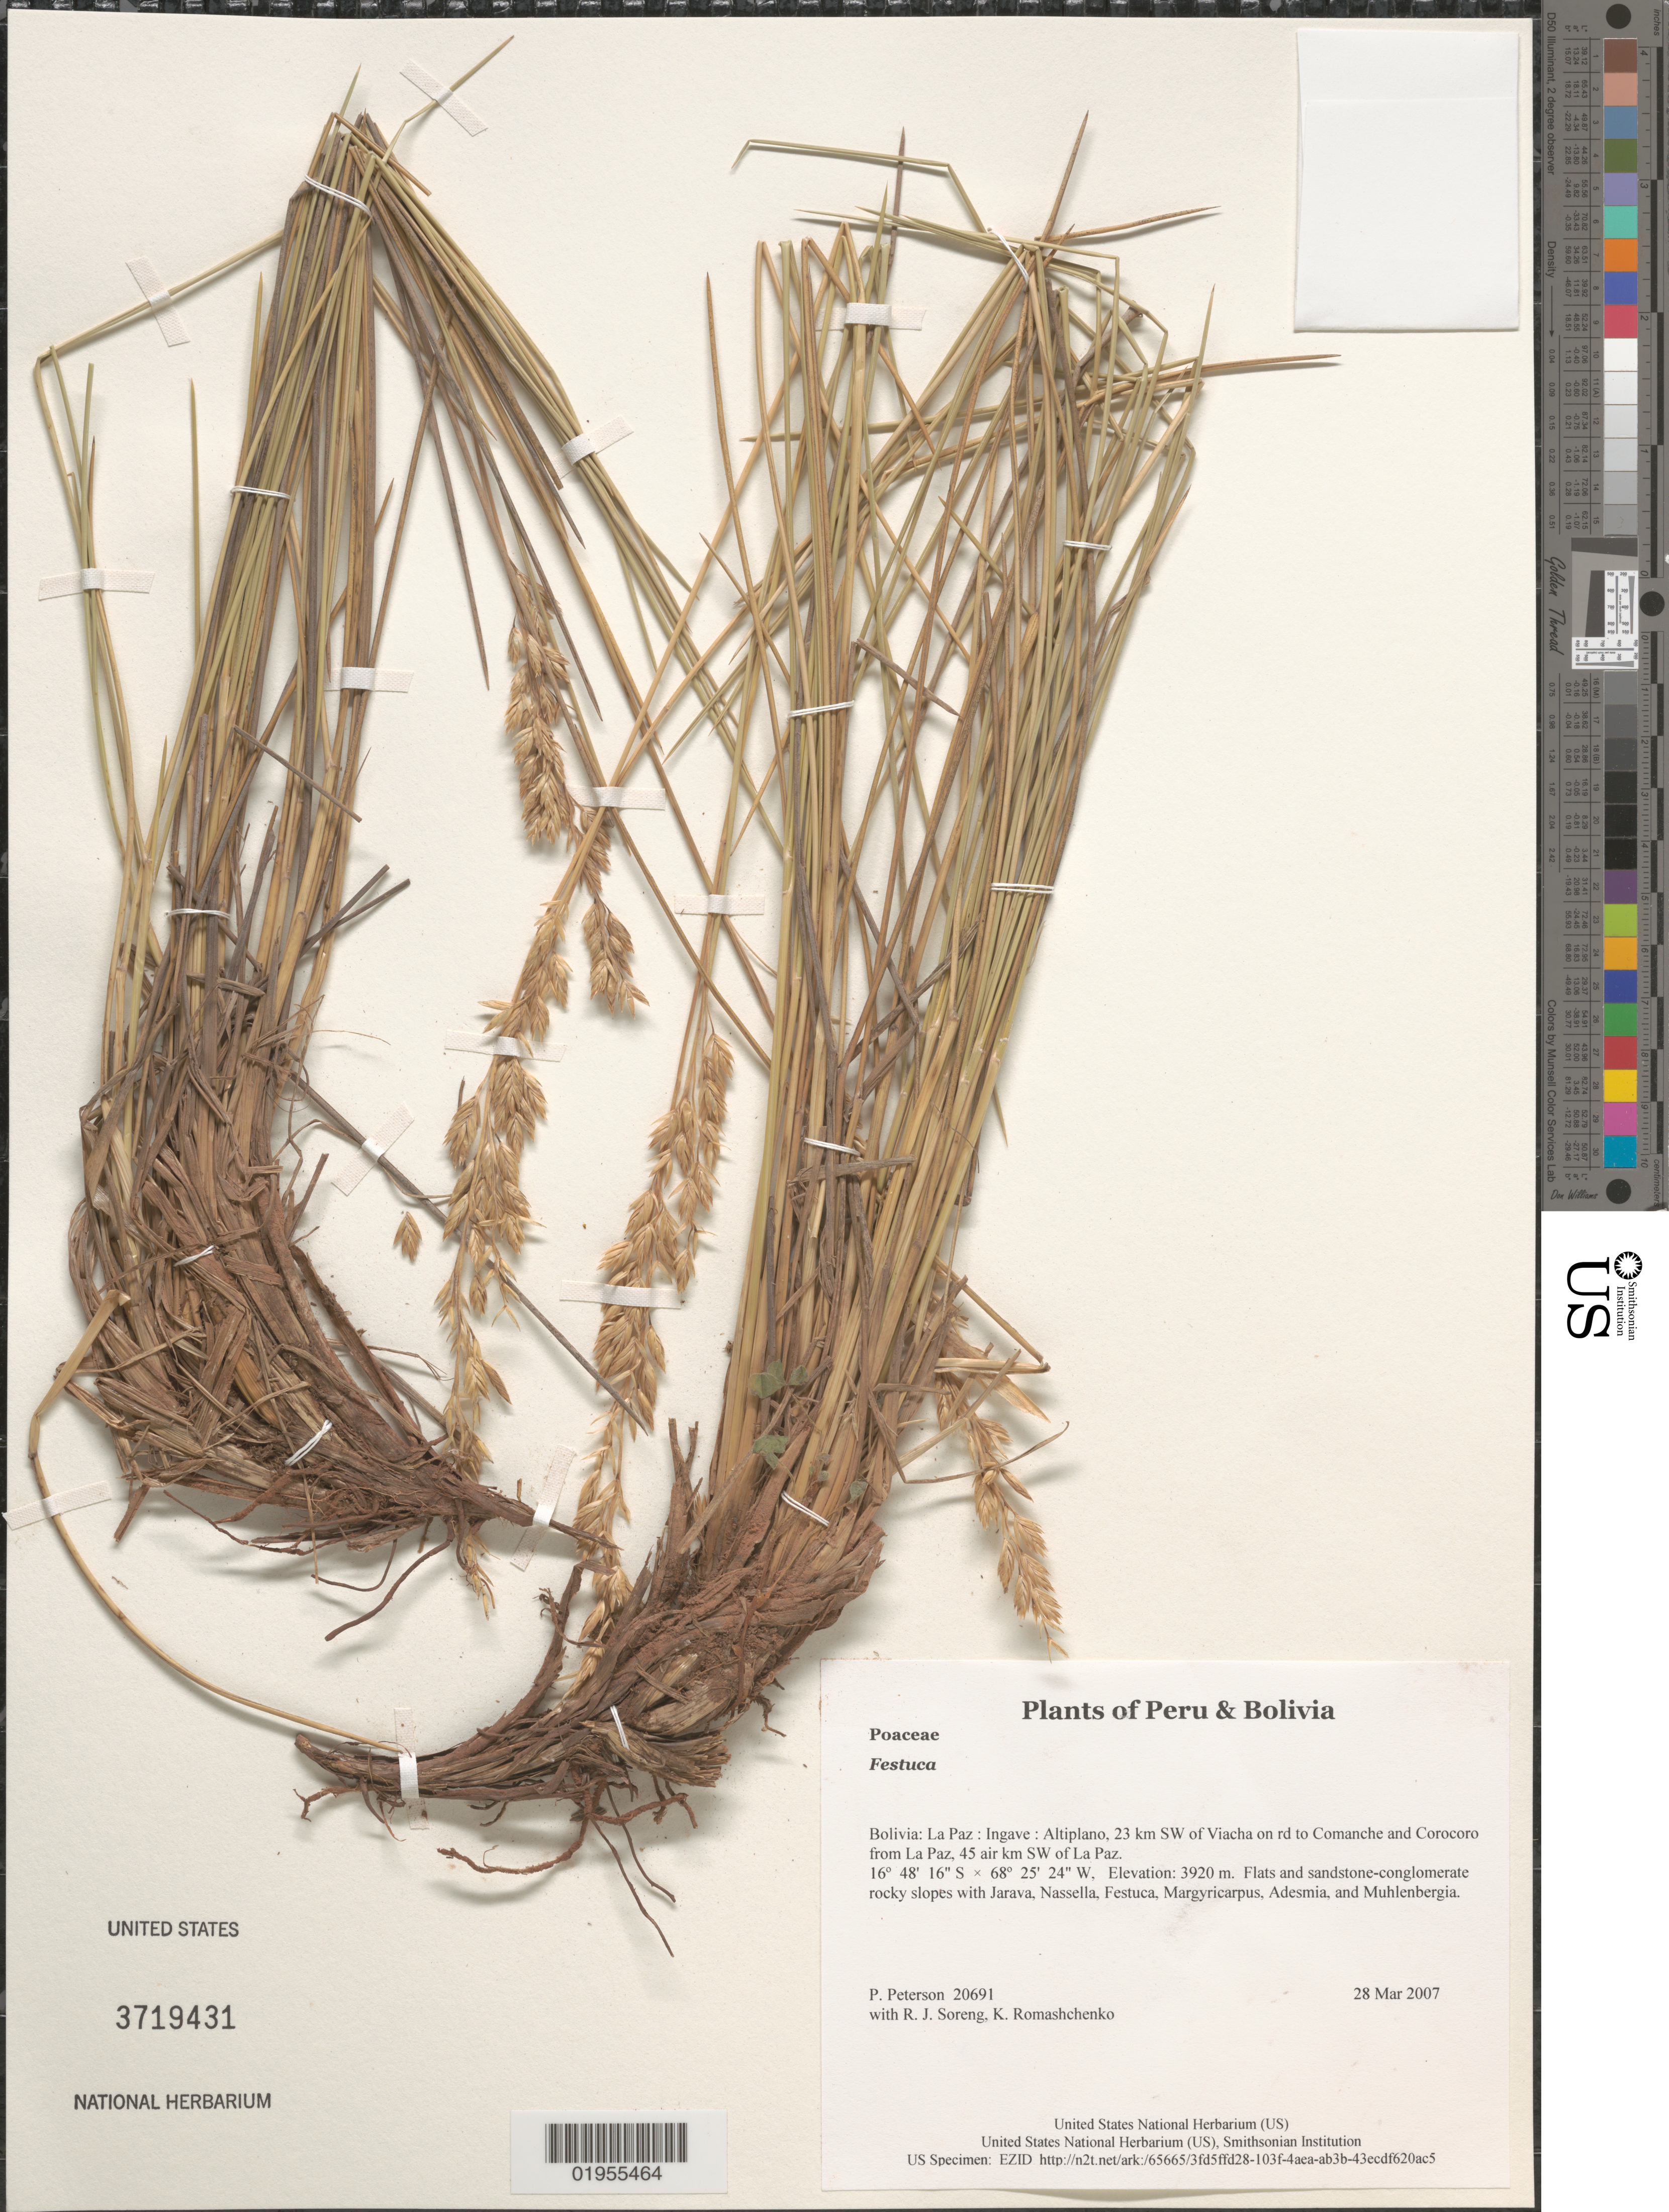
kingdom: Plantae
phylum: Tracheophyta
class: Liliopsida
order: Poales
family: Poaceae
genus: Festuca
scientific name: Festuca sp.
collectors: P. M. Peterson, R. J. Soreng & K. Romashchenko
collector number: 20691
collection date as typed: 28 Mar 2007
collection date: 2007-03-28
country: Bolivia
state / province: La Paz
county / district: Ingave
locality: Altiplano, 23 km SW of Viacha on rd to Comanche and Corocoro from La Paz, 45 air km SW of La Paz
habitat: Flats and sandstone-conglomerate rocky slopes with Jarava, Nassella, Festuca, Margyricarpus, Adesmia, and Muhlenbergia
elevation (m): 3920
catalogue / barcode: US 3719431